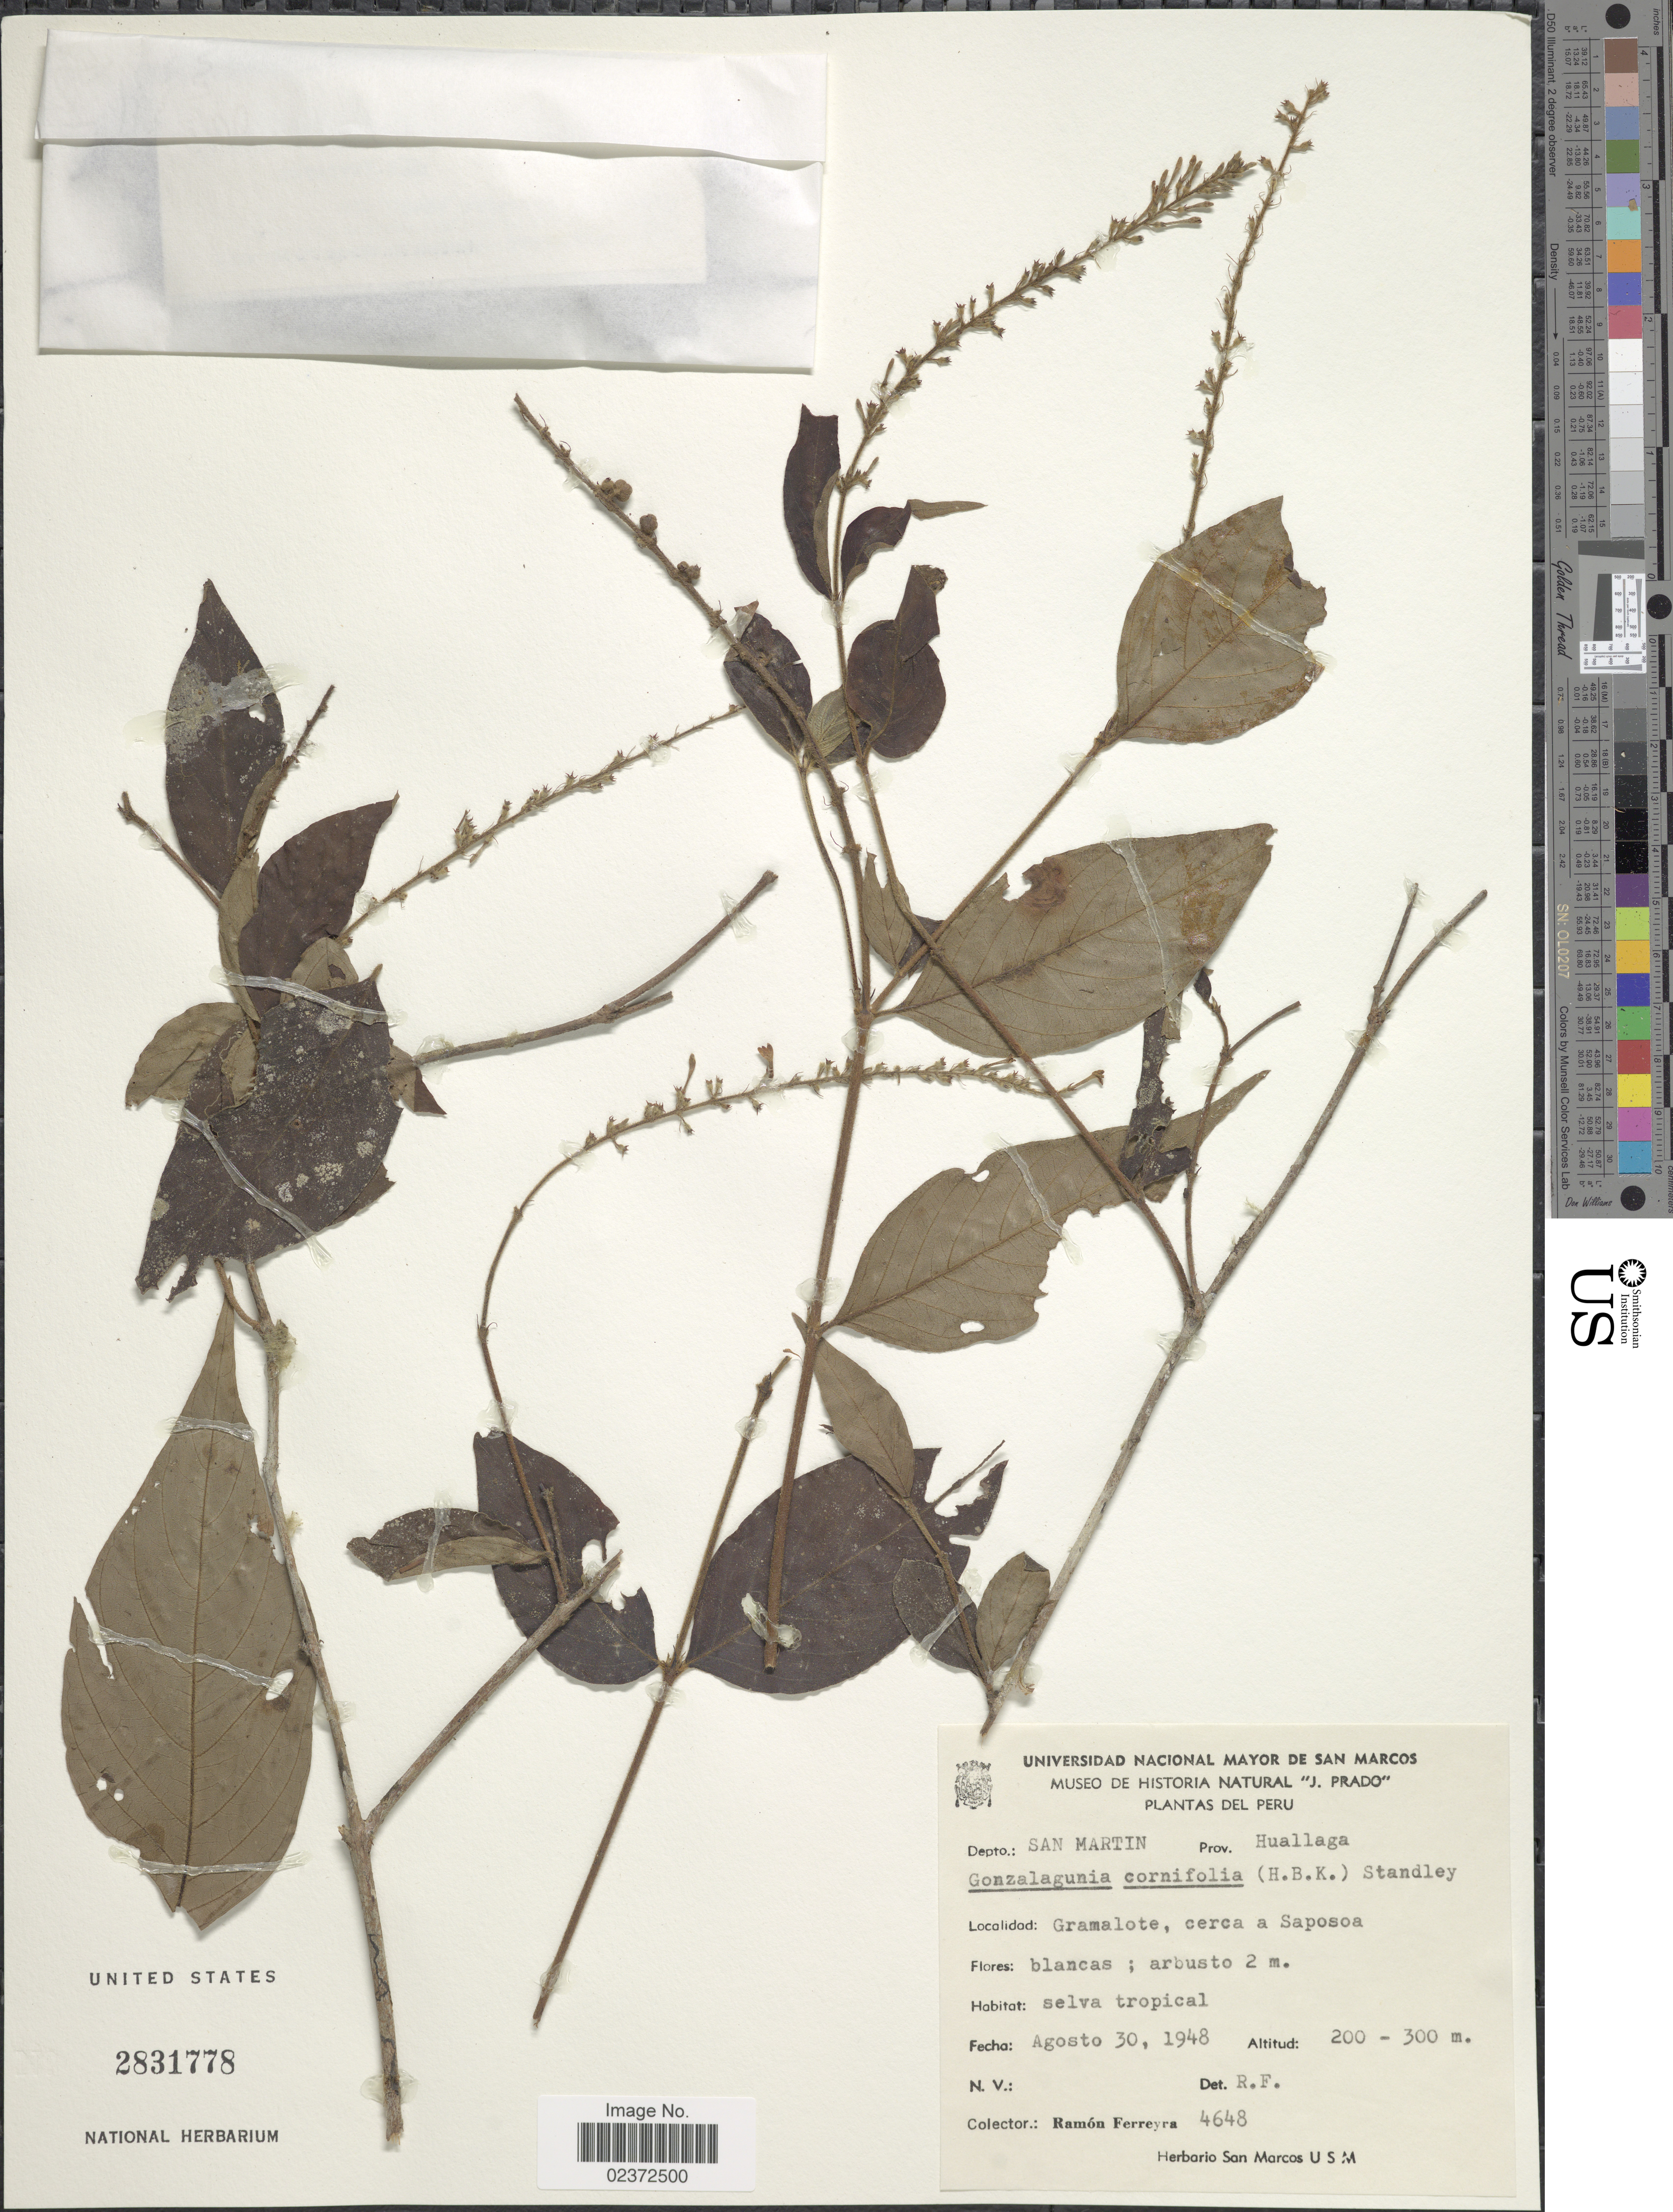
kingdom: Plantae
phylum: Tracheophyta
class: Magnoliopsida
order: Gentianales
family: Rubiaceae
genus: Gonzalagunia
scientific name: Gonzalagunia cornifolia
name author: (Kunth) Standl.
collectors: R. A. Ferreyra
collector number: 4648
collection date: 1948-08-30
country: Peru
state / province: San Martín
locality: Prov. Huallaga, Gramalote , cerca a Saposoa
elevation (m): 200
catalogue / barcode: US 2831778